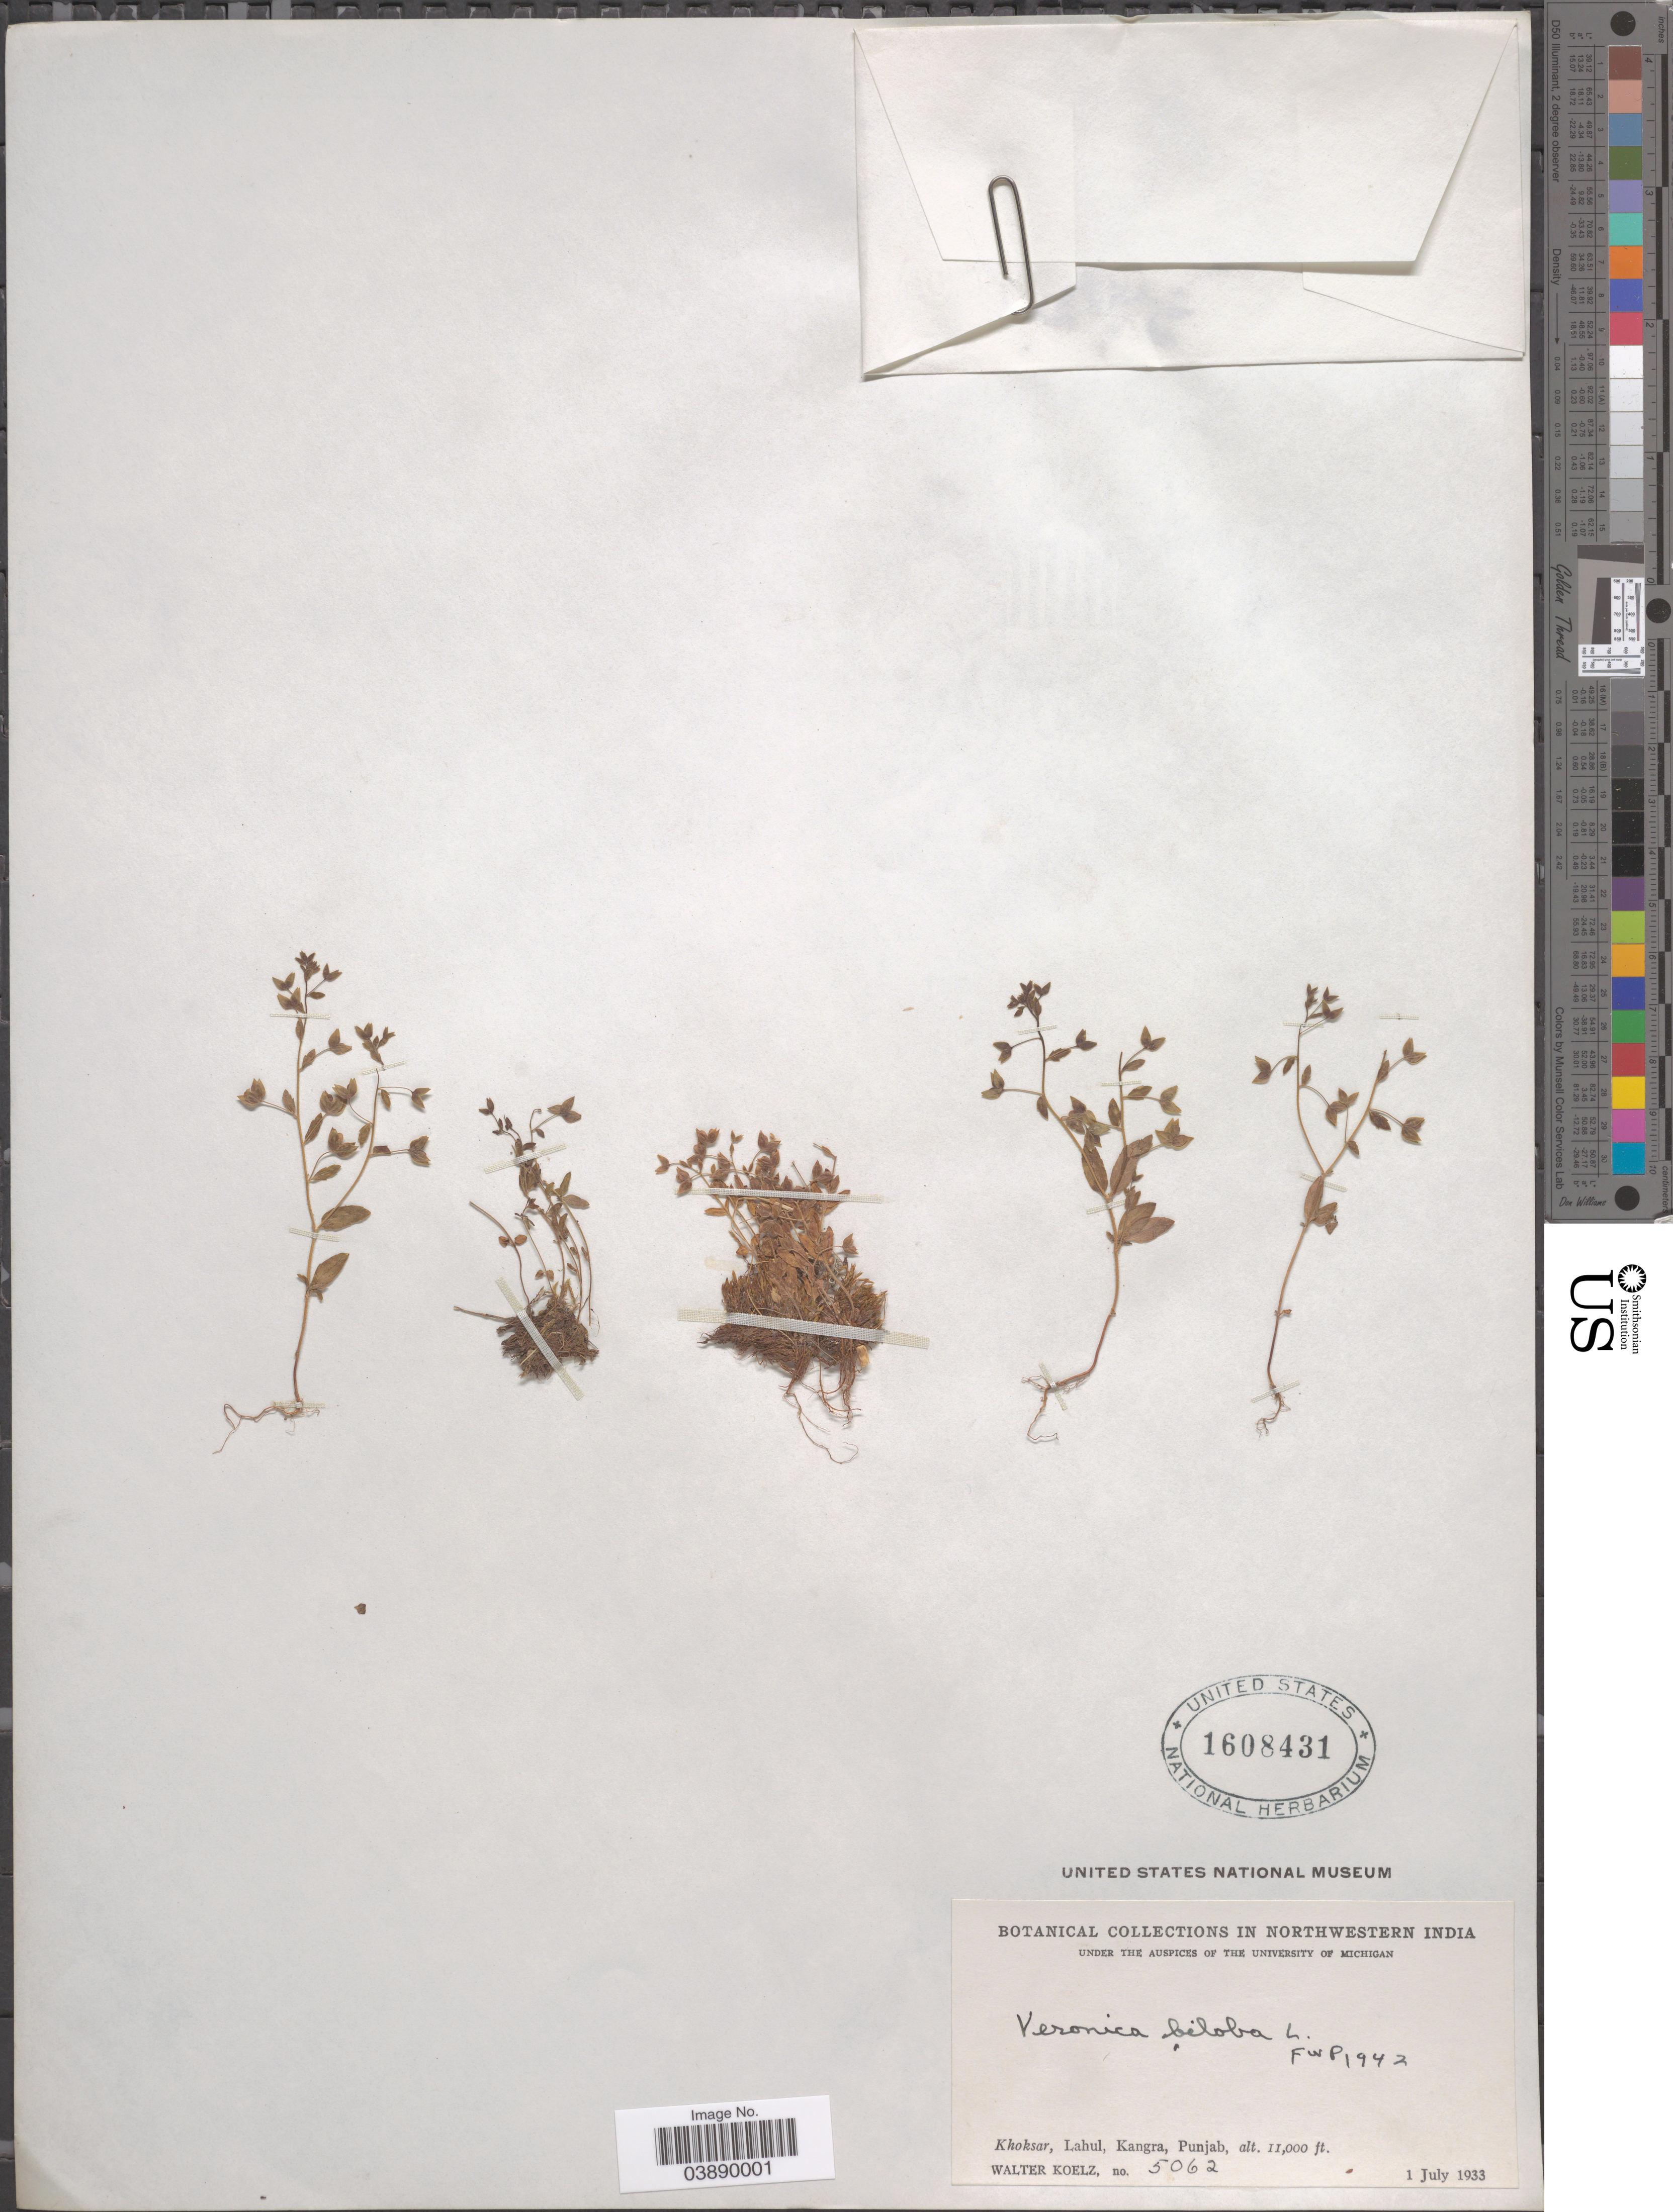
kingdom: Plantae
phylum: Tracheophyta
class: Magnoliopsida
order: Lamiales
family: Plantaginaceae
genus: Veronica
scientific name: Veronica biloba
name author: Schreb. ex L.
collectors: W. N. Koelz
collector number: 5062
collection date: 1933-07-01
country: India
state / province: Punjab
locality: Northwestern India. Khoksar, Lahul, Kangra.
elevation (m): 3353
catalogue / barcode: US 1608431